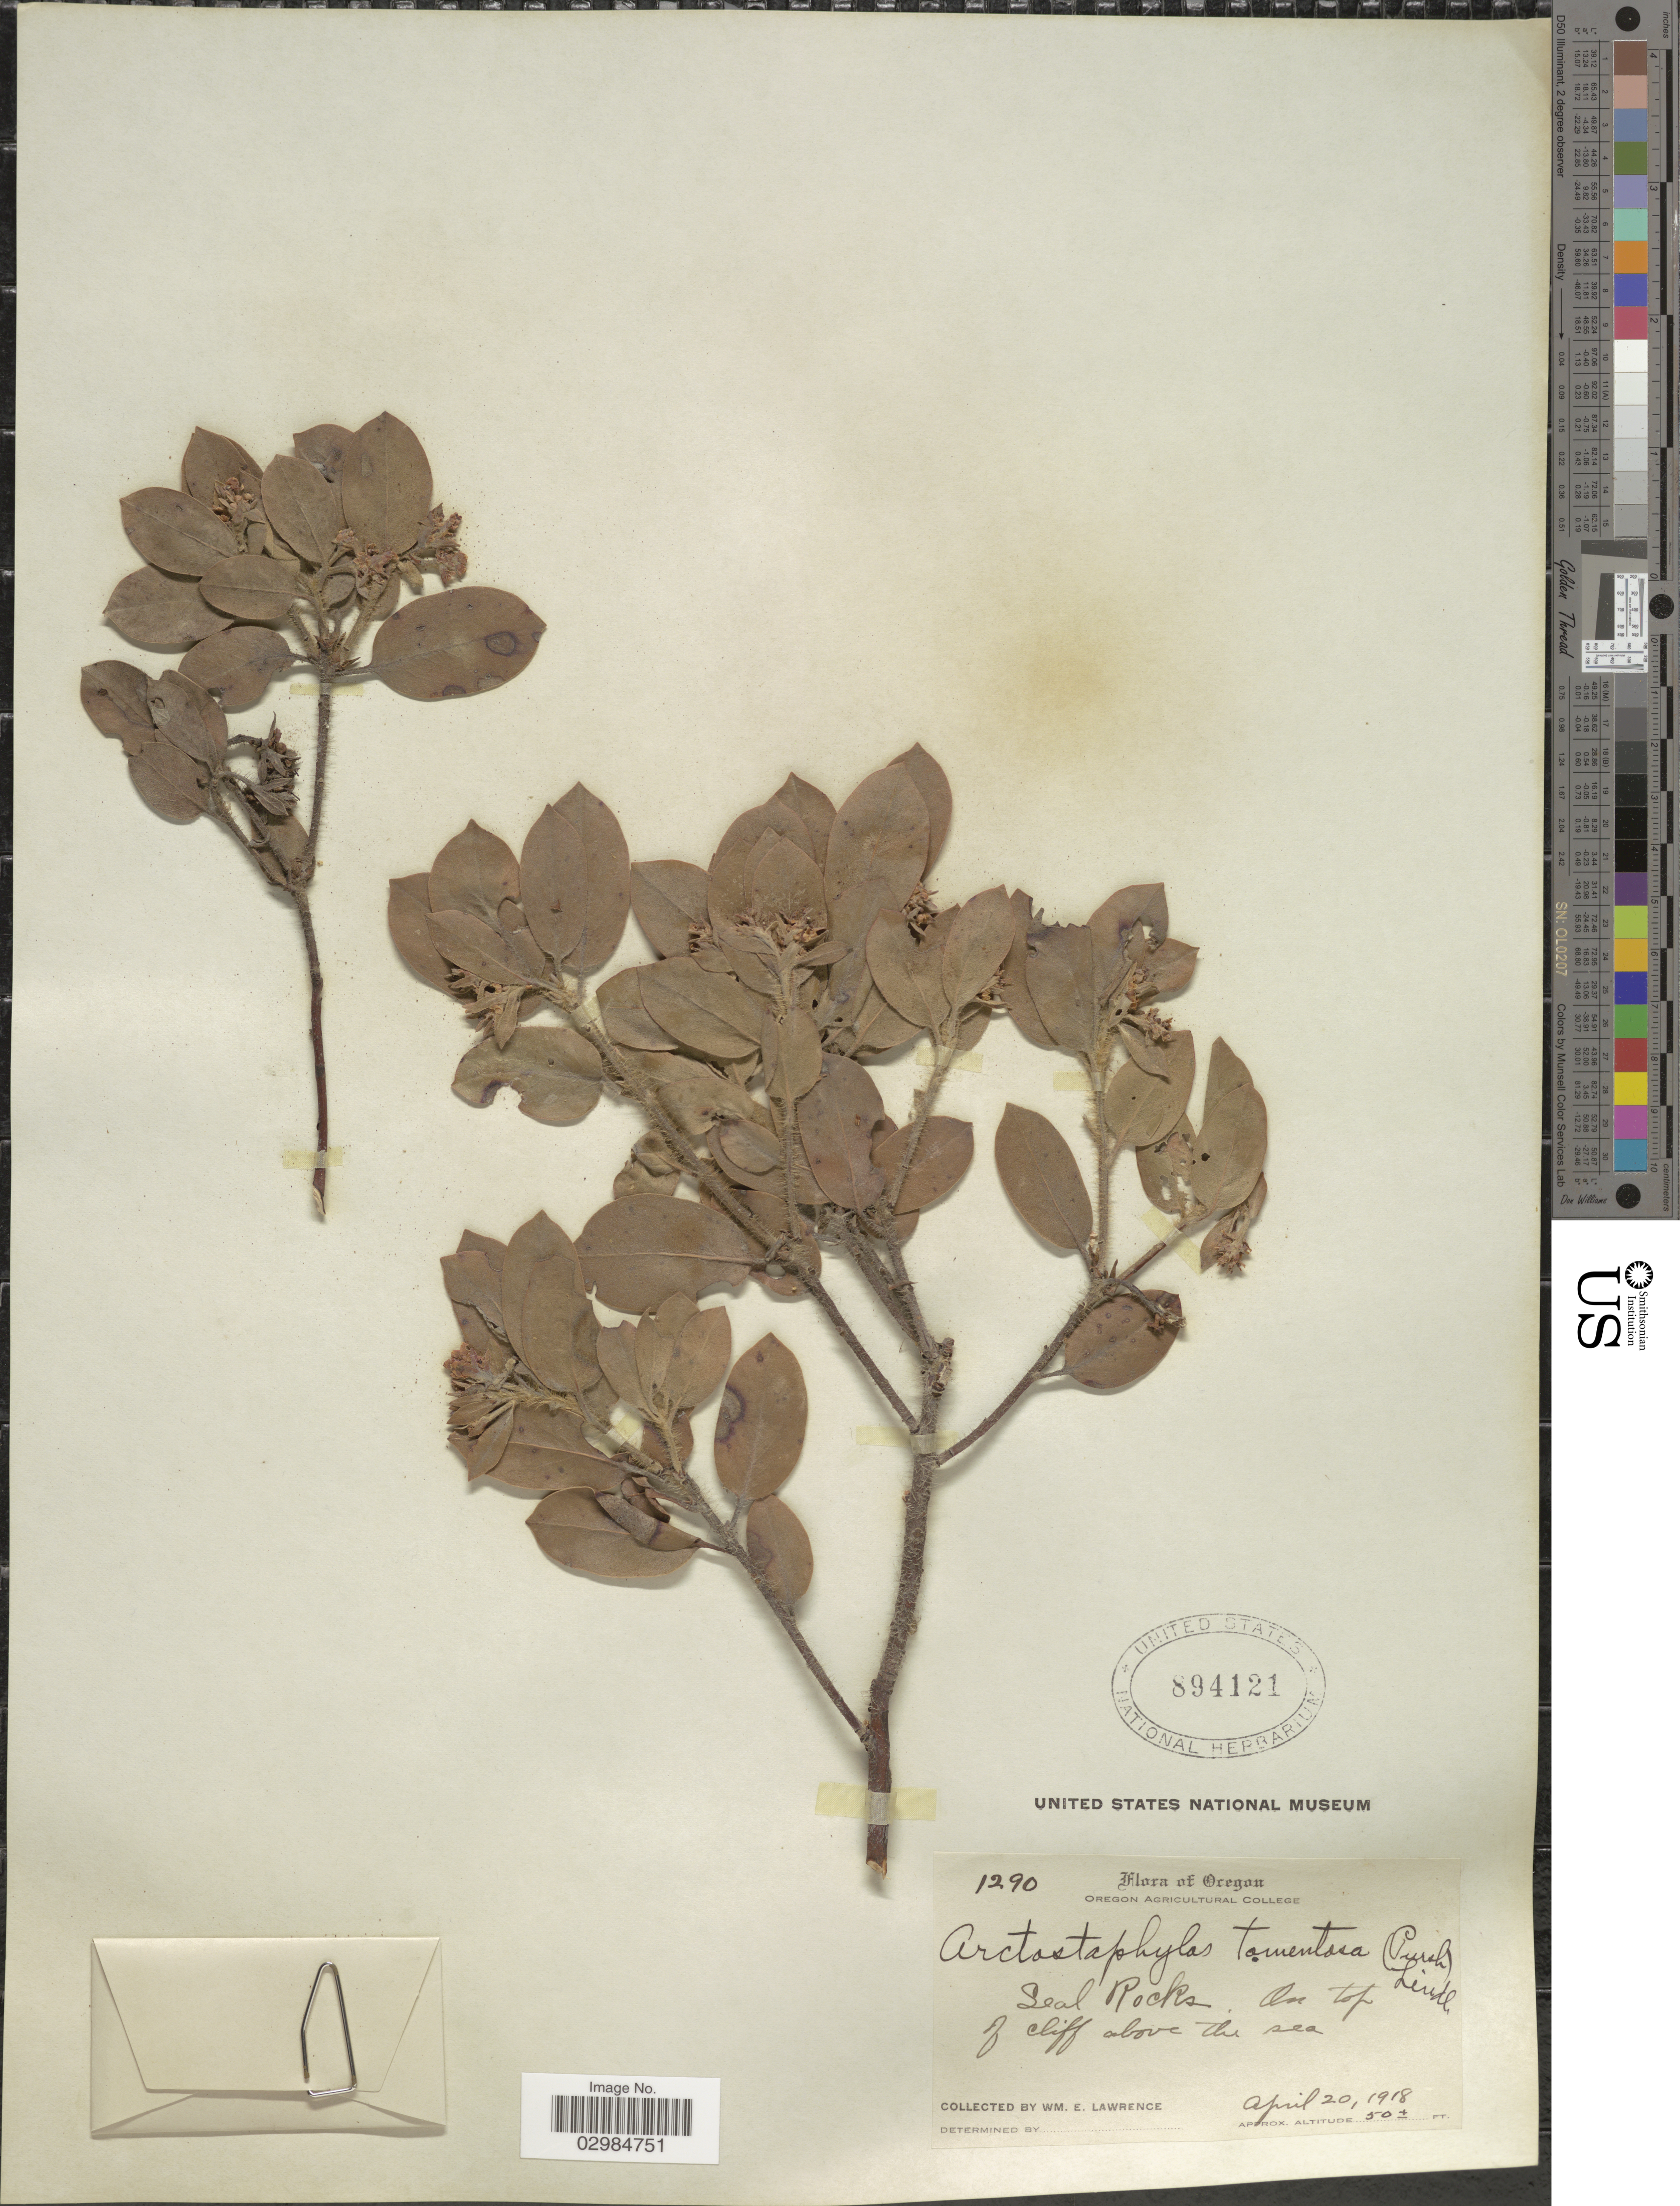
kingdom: Plantae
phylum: Tracheophyta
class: Magnoliopsida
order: Ericales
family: Ericaceae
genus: Arctostaphylos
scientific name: Arctostaphylos tomentosa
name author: (Pursh) Lindl.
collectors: W. Lawrence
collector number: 1290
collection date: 1918-04-20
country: United States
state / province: Oregon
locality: Seal Rocks. On top of cliff above the sea.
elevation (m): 15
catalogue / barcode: US 894121